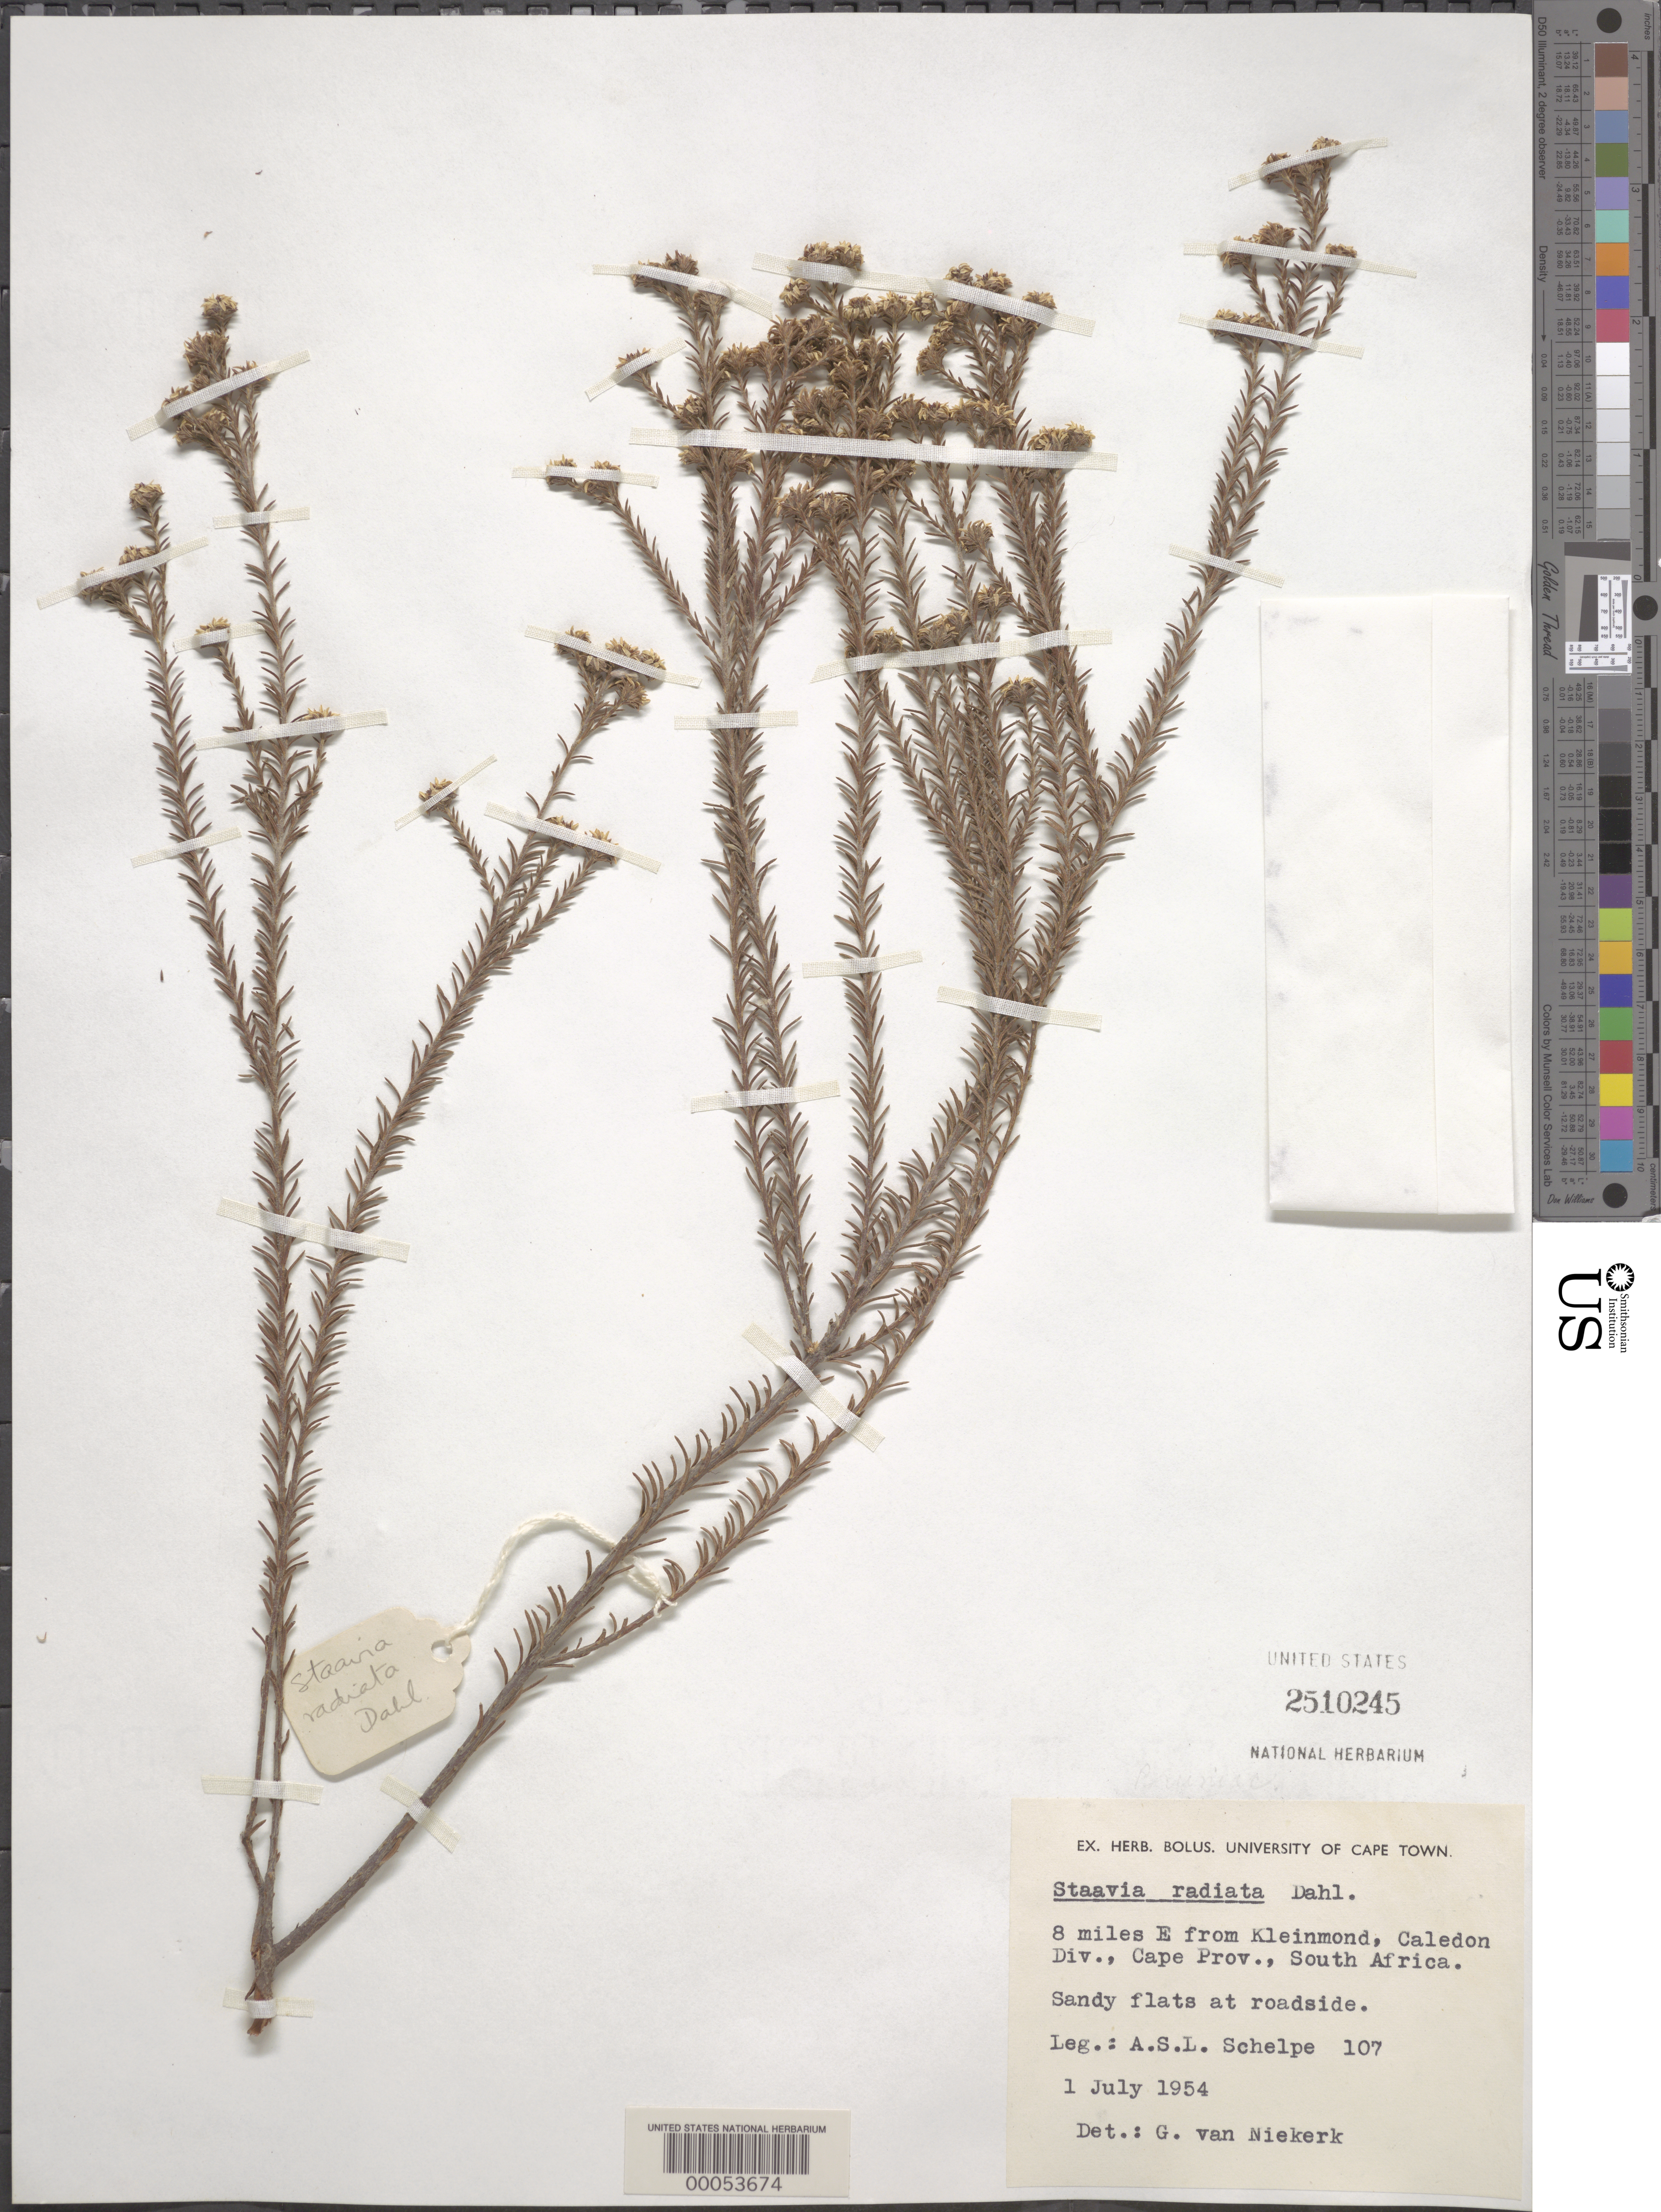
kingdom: Plantae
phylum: Tracheophyta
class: Magnoliopsida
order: Bruniales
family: Bruniaceae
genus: Staavia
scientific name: Staavia radiata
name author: (L.) Dahl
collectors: A. S. Schelpe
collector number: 107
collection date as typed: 01 Jul 1954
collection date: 1954-07-01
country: South Africa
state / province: Western Cape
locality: Kleinmond. Caledon Division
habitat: Sandy flats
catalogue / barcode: US 2510245